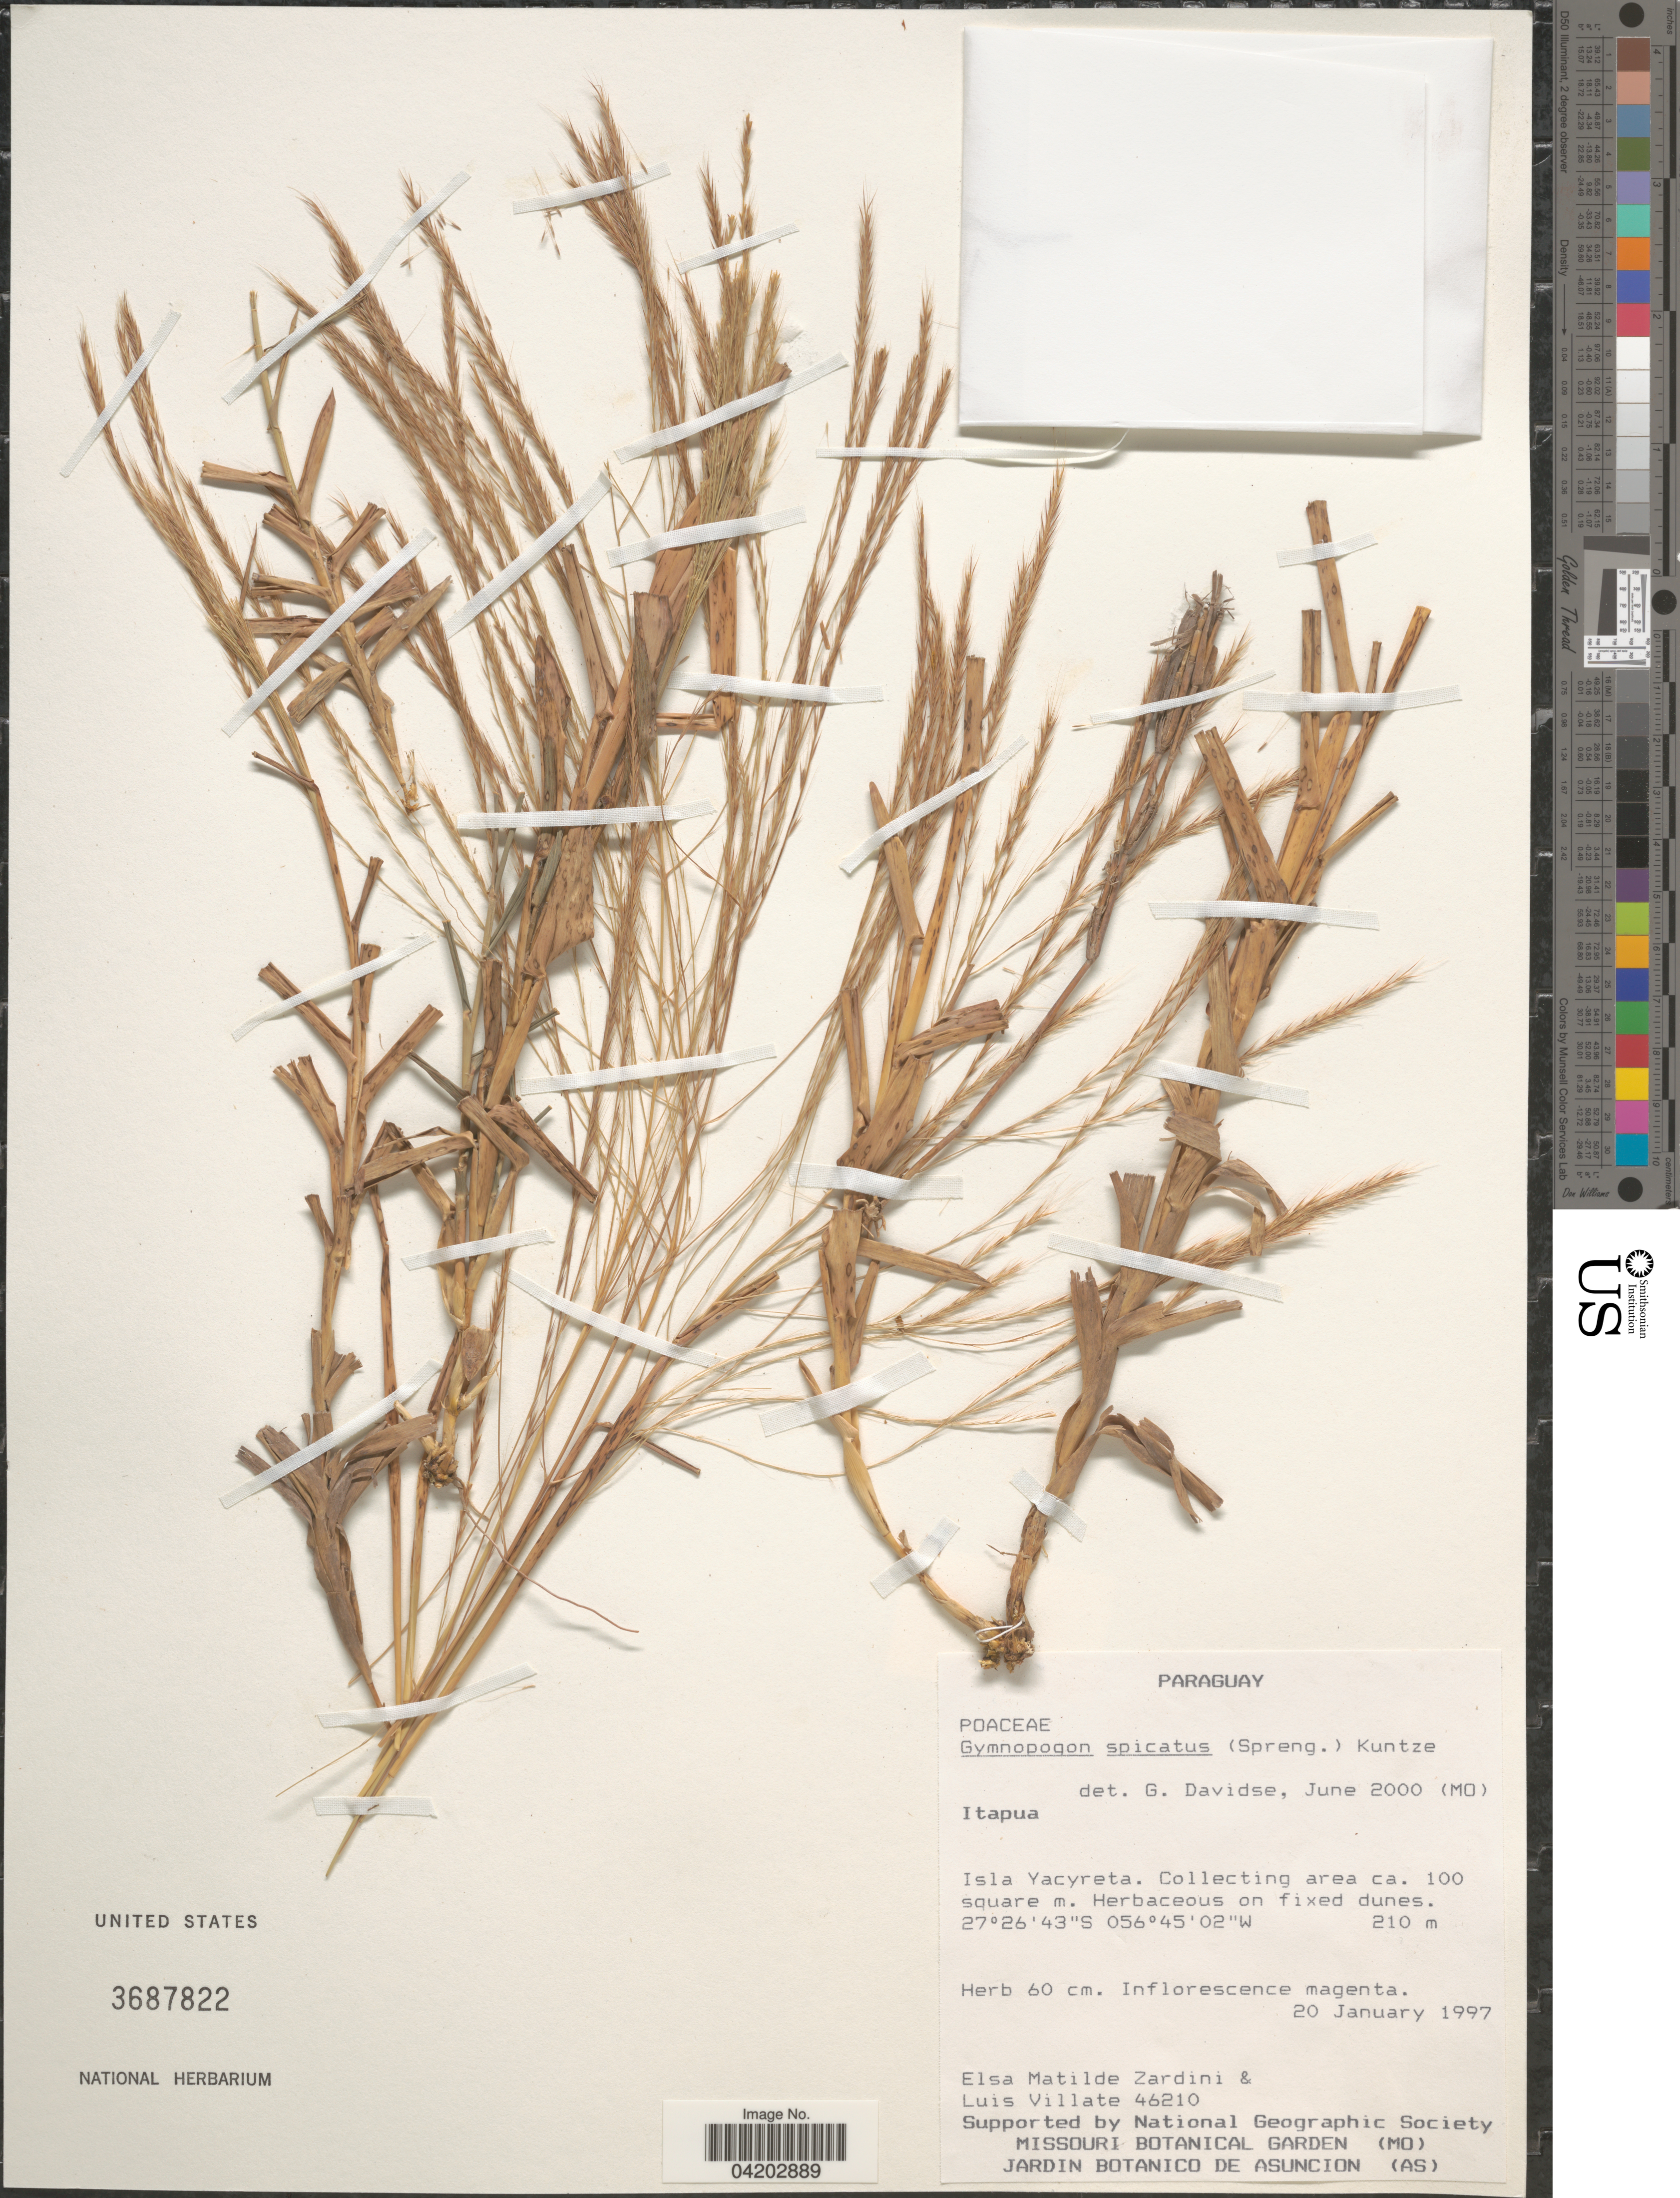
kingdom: Plantae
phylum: Tracheophyta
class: Liliopsida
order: Poales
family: Poaceae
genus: Gymnopogon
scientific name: Gymnopogon spicatus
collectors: E. M. Zardini & L. Villate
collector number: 46210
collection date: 1997-01-20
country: Paraguay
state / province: Itapua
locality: Isla Yacyreta. Collecting area ca. 100 square m. [unsure placement]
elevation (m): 210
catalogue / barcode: US 3687822